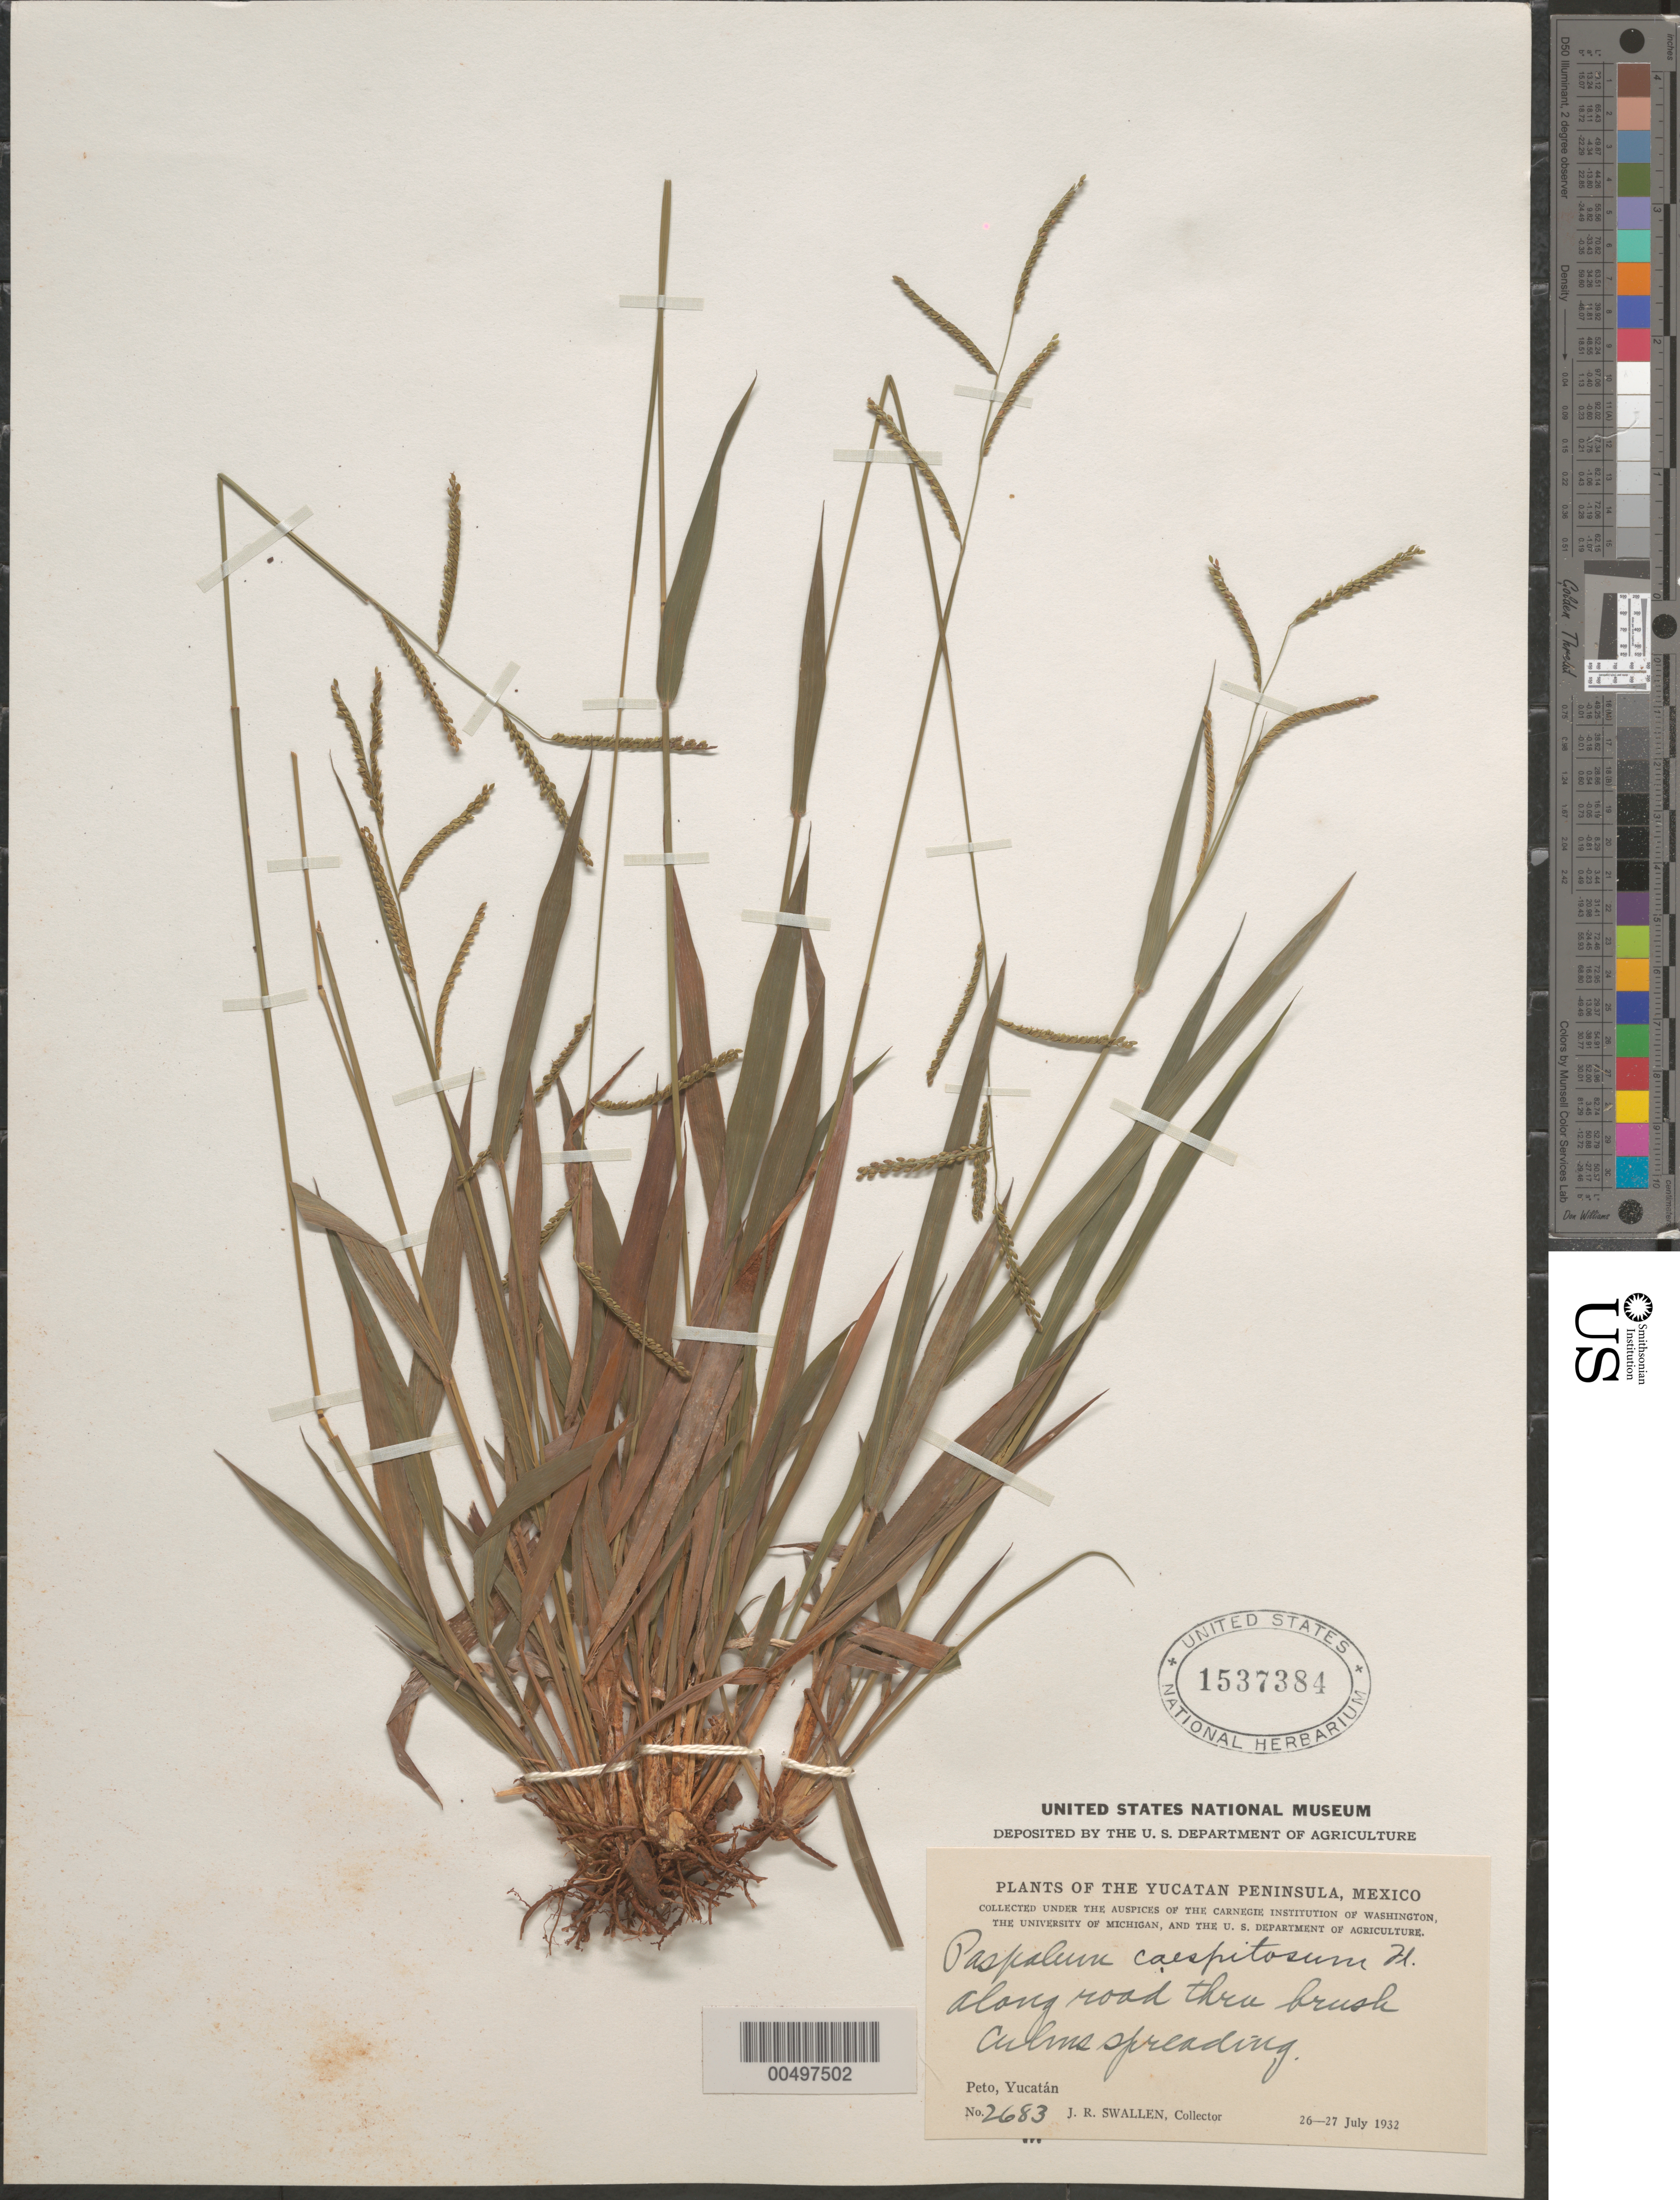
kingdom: Plantae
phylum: Tracheophyta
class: Liliopsida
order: Poales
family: Poaceae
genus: Paspalum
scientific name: Paspalum caespitosum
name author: Flüggé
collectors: J. R. Swallen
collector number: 2683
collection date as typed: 26 Jul 1932 to 27 Jul 1932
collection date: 1932-07-26/1932-07-27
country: Mexico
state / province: Yucatan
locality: Yucatan Peninsula, Peto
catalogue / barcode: US 1537384